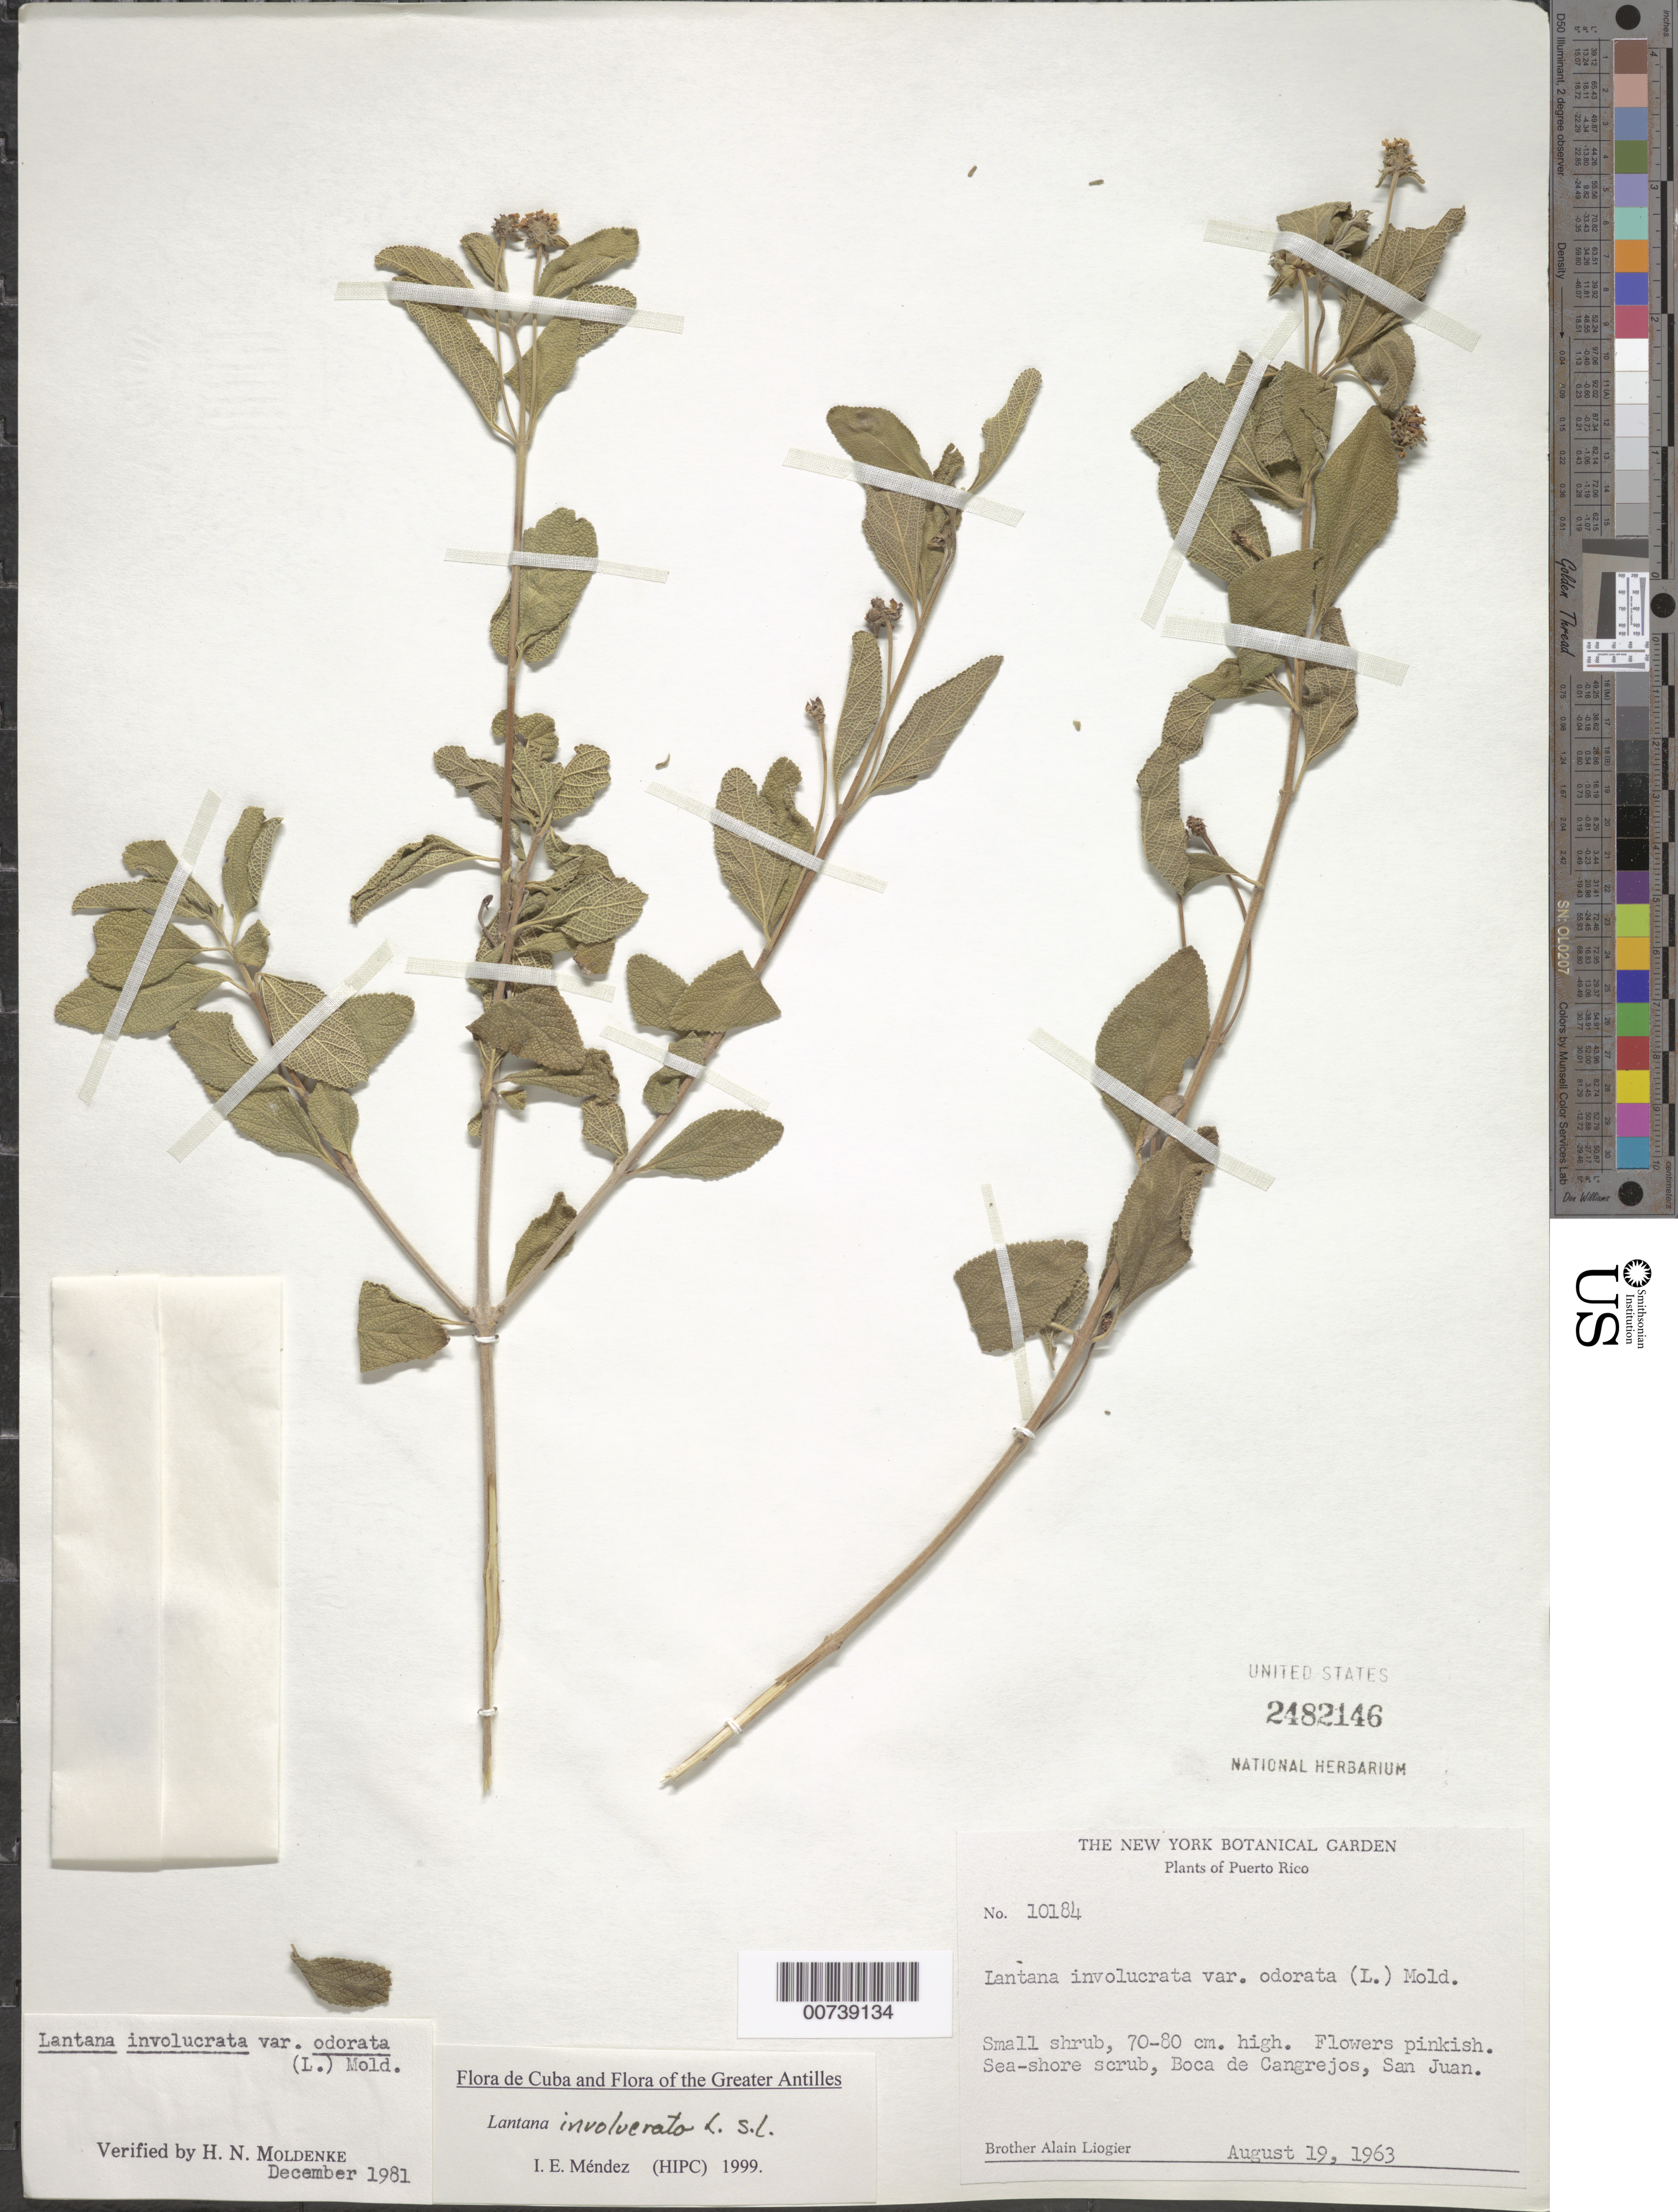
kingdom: Plantae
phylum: Tracheophyta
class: Magnoliopsida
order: Lamiales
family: Verbenaceae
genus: Lantana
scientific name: Lantana involucrata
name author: L.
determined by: Méndez, Isidro E., (HIPC)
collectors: A. H. Liogier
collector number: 10184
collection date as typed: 19 Aug 1963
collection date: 1963-08-19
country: Puerto Rico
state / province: San Juan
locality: Boca de Cangrejos, San Juan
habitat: Sea-shore scrub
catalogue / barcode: US 2482146